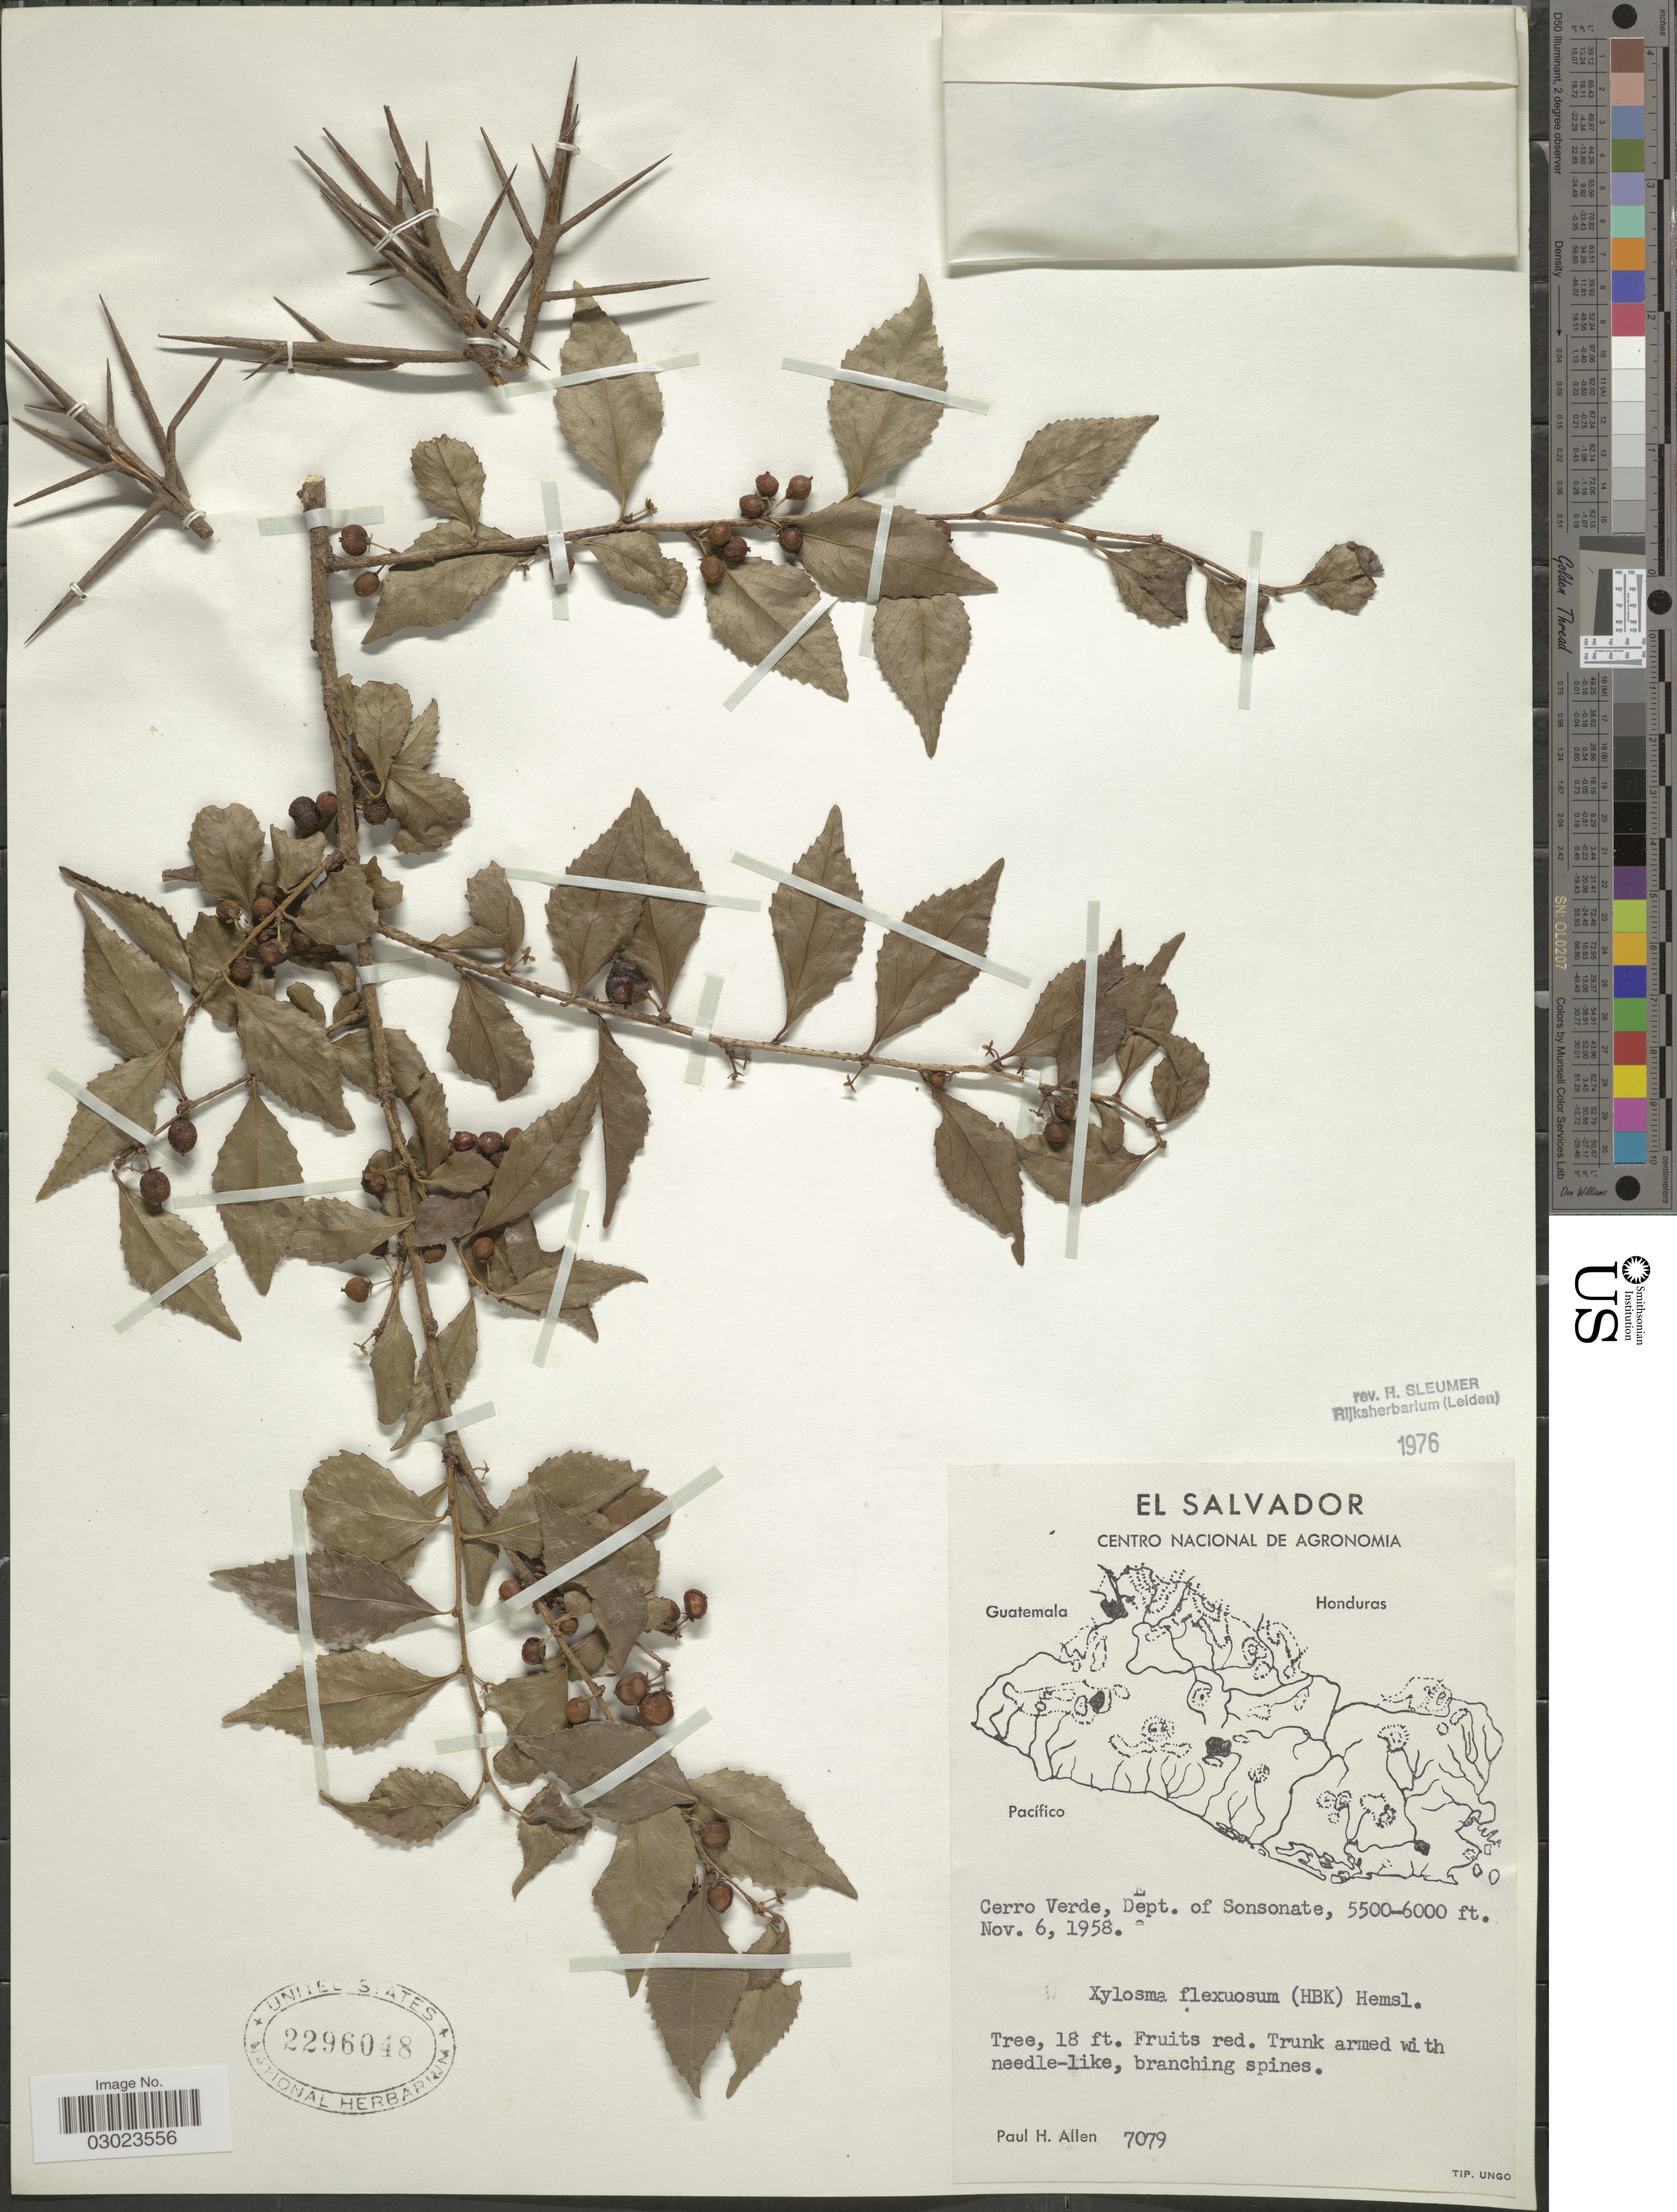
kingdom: Plantae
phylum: Tracheophyta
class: Magnoliopsida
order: Malpighiales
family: Salicaceae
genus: Xylosma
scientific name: Xylosma flexuosa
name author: (Kunth) Hemsl.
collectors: P. H. Allen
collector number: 7079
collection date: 1958-11-06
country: El Salvador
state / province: Sonsonate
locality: Cerro Verde, Dept. of Sonsonate.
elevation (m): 1676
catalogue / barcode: US 2296048